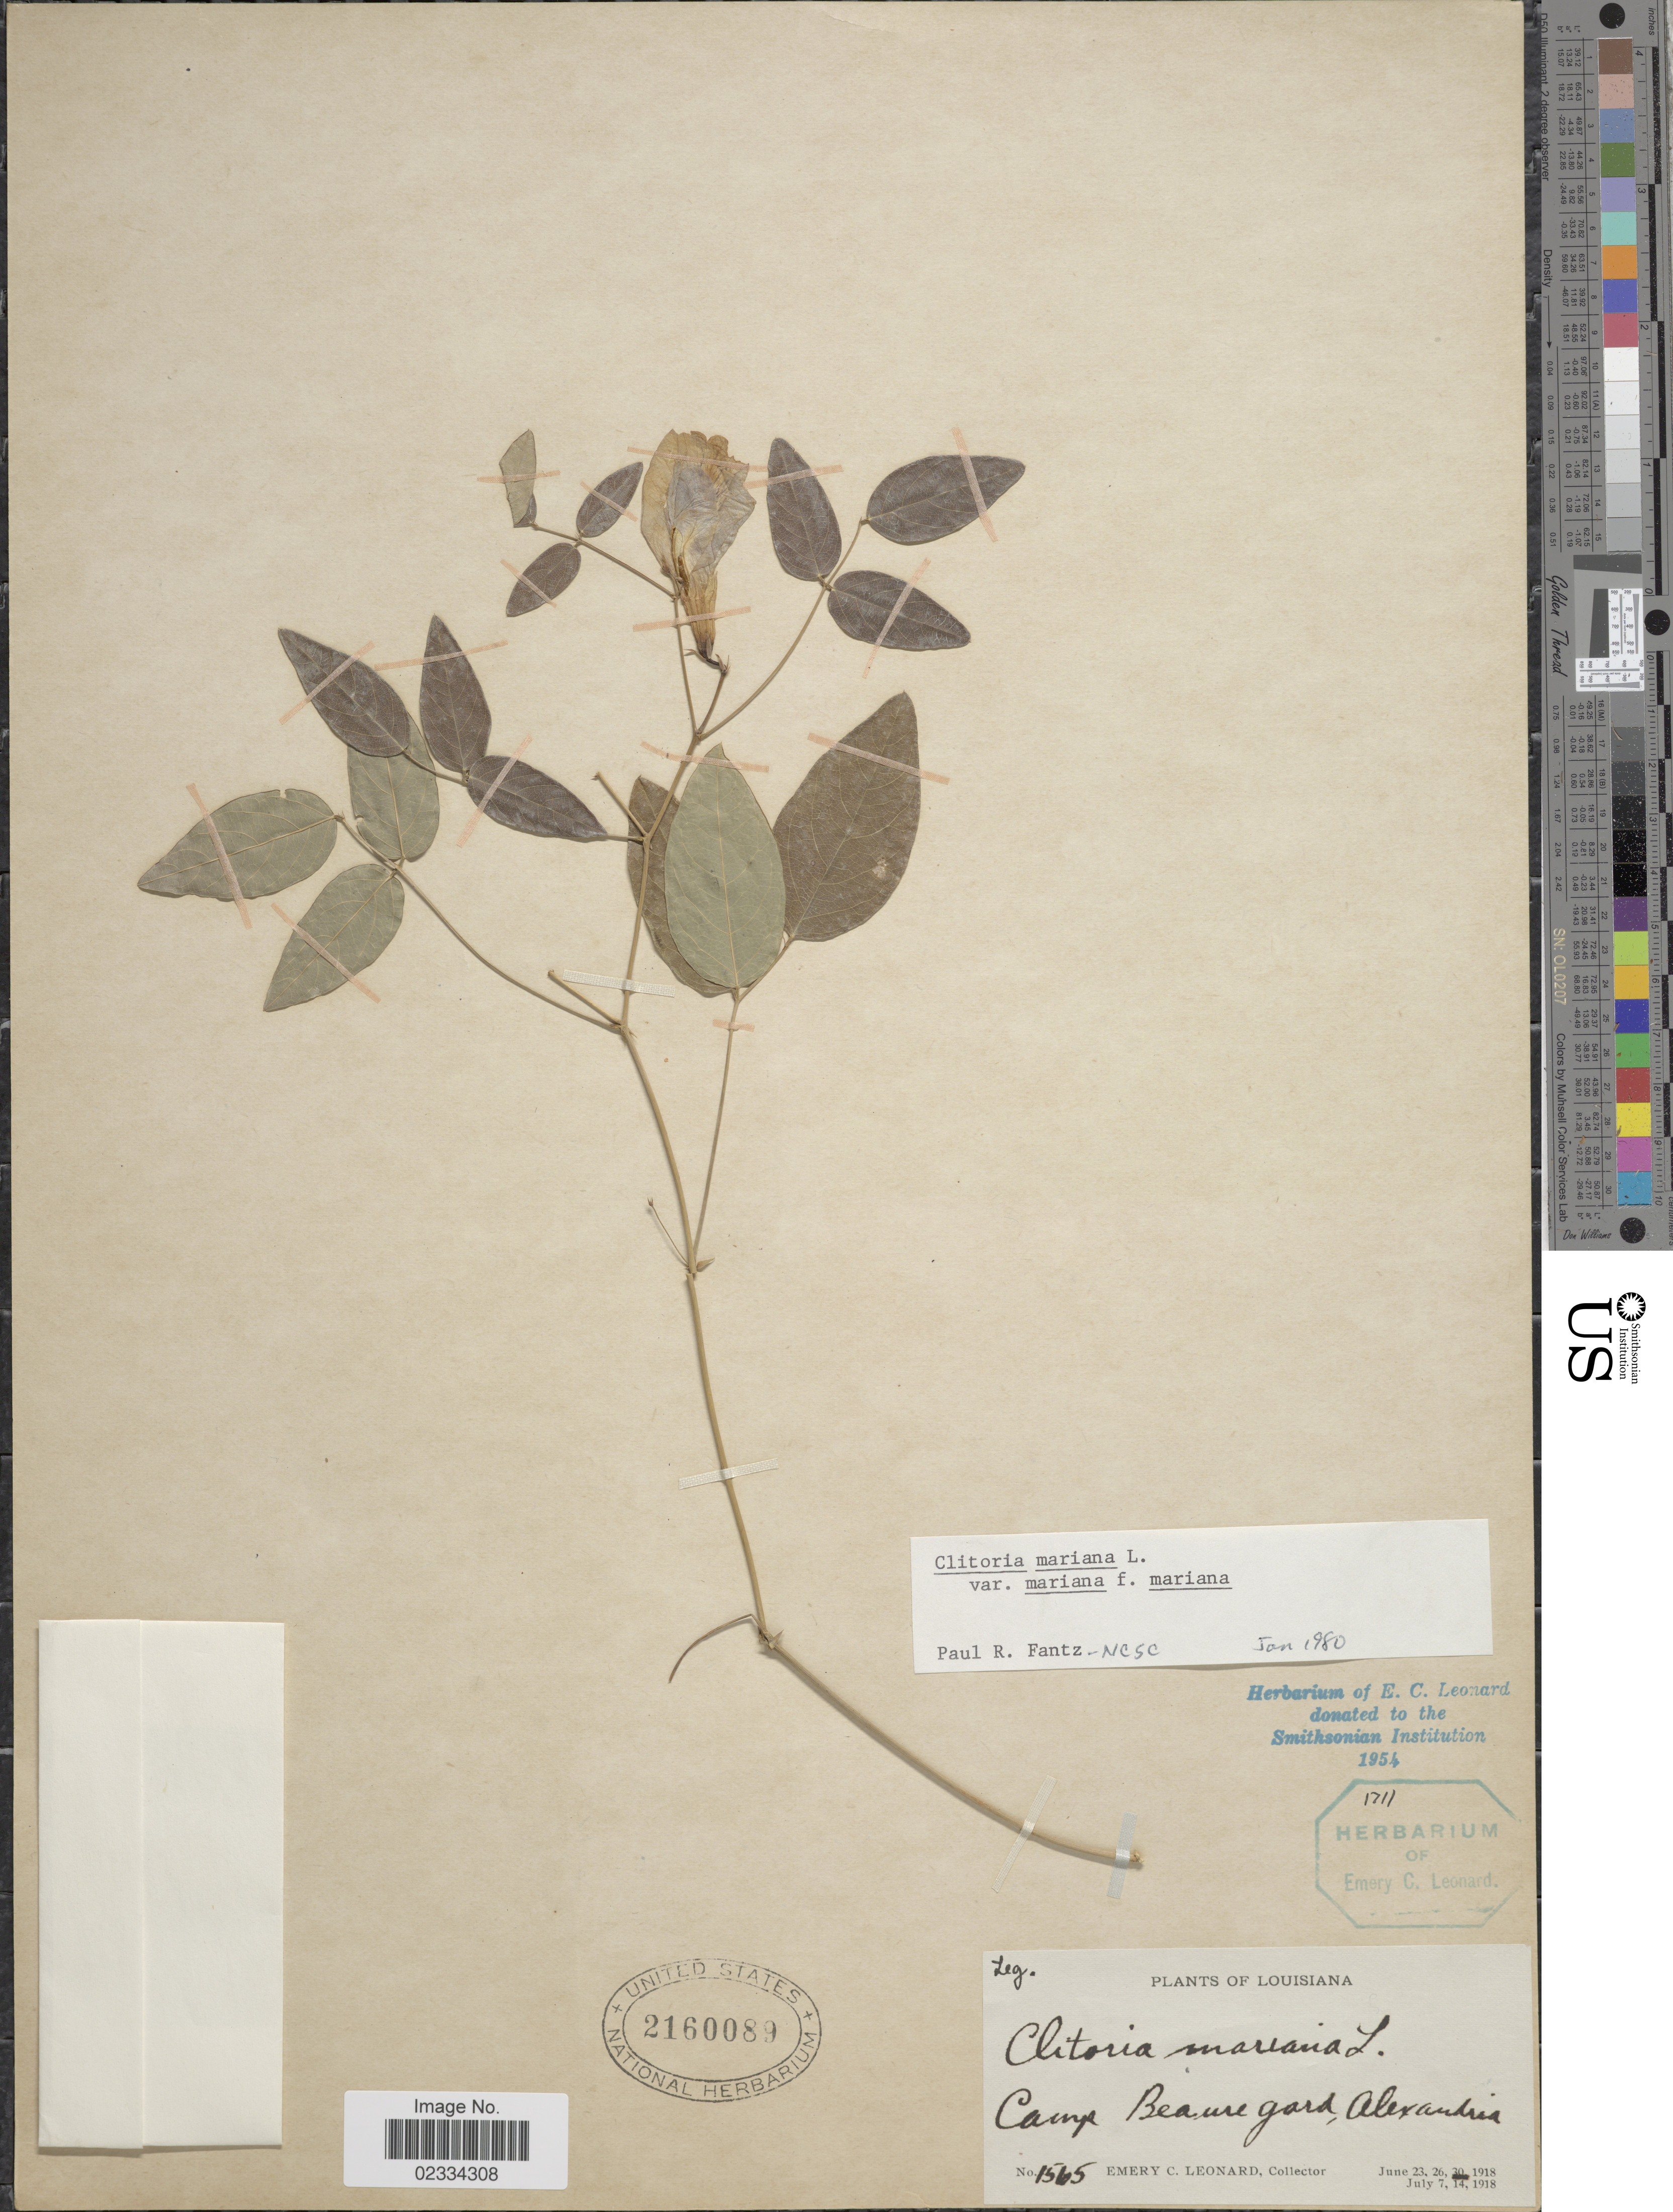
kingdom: Plantae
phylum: Tracheophyta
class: Magnoliopsida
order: Fabales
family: Fabaceae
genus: Clitoria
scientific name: Clitoria mariana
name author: L.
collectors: E. C. Leonard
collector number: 1565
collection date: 1918-06-30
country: United States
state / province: Louisiana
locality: Camp Beauregard, Alexandria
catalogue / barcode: US 2160089